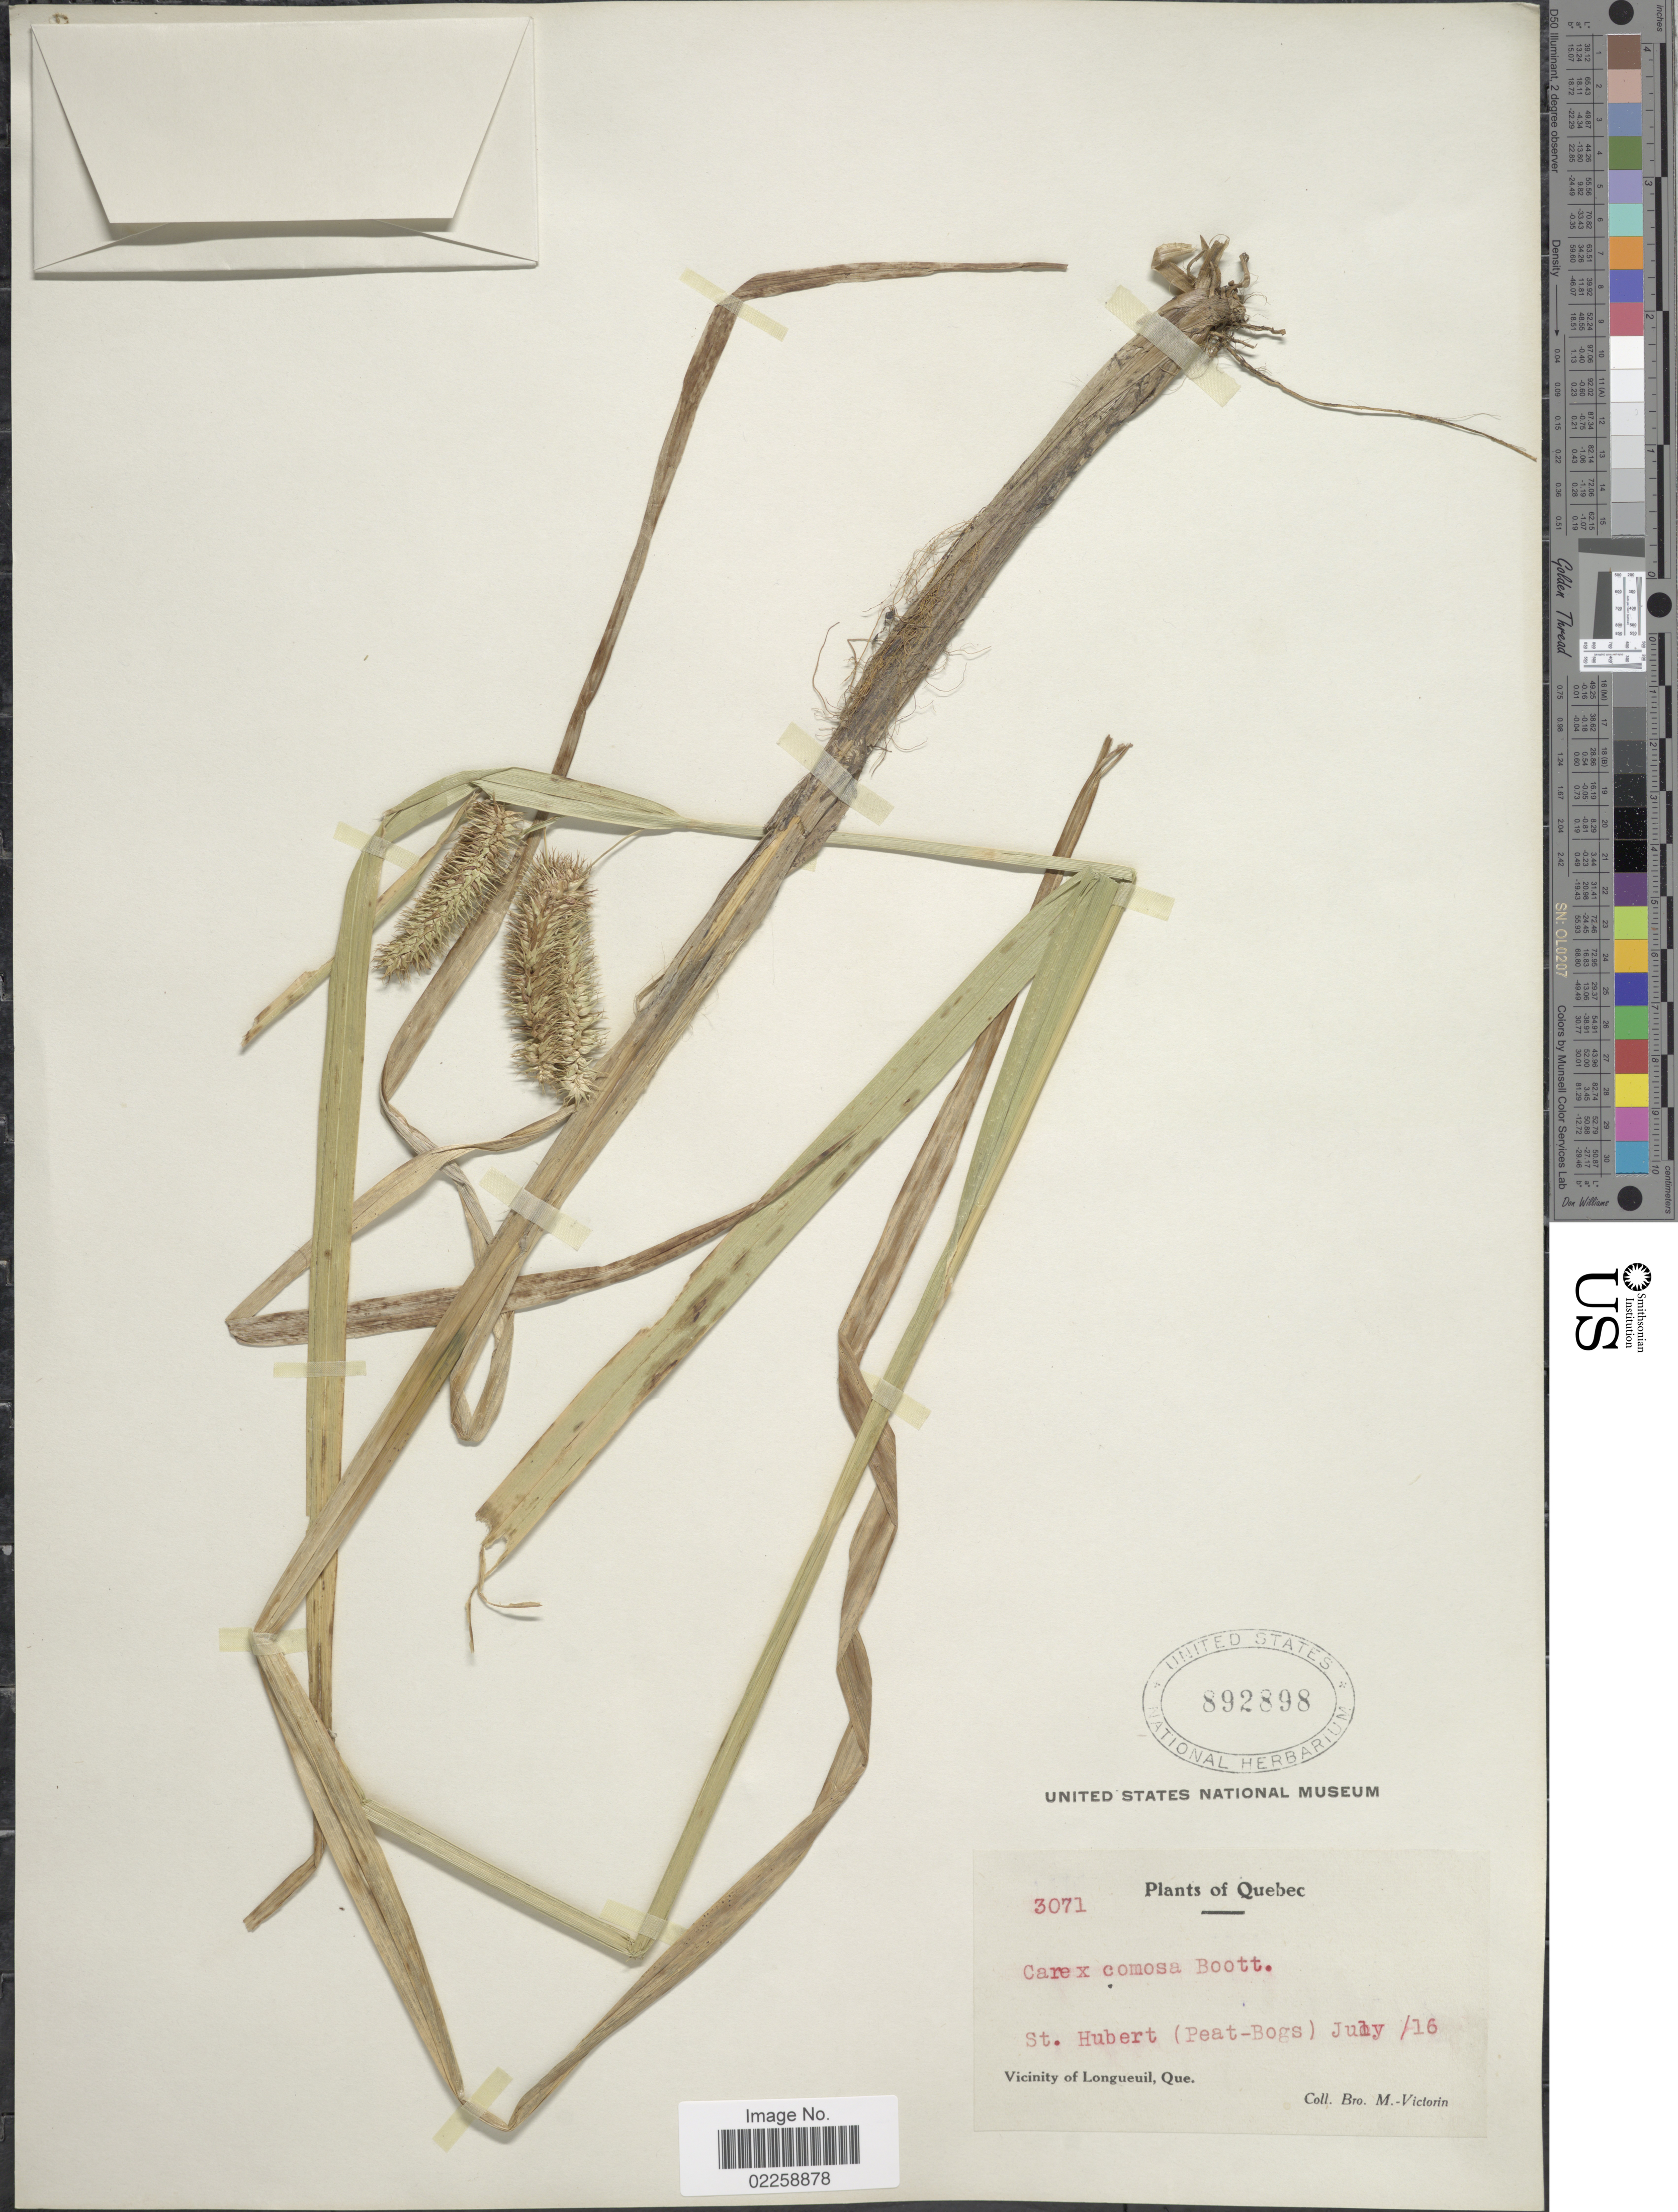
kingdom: Plantae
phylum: Tracheophyta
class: Liliopsida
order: Poales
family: Cyperaceae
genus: Carex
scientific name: Carex comosa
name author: Boott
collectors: Fr. Marie-Victorin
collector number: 3071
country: Canada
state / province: Quebec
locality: St. Hubert (Peat-Bogs), Vicinity of Longueuil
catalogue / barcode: US 892898